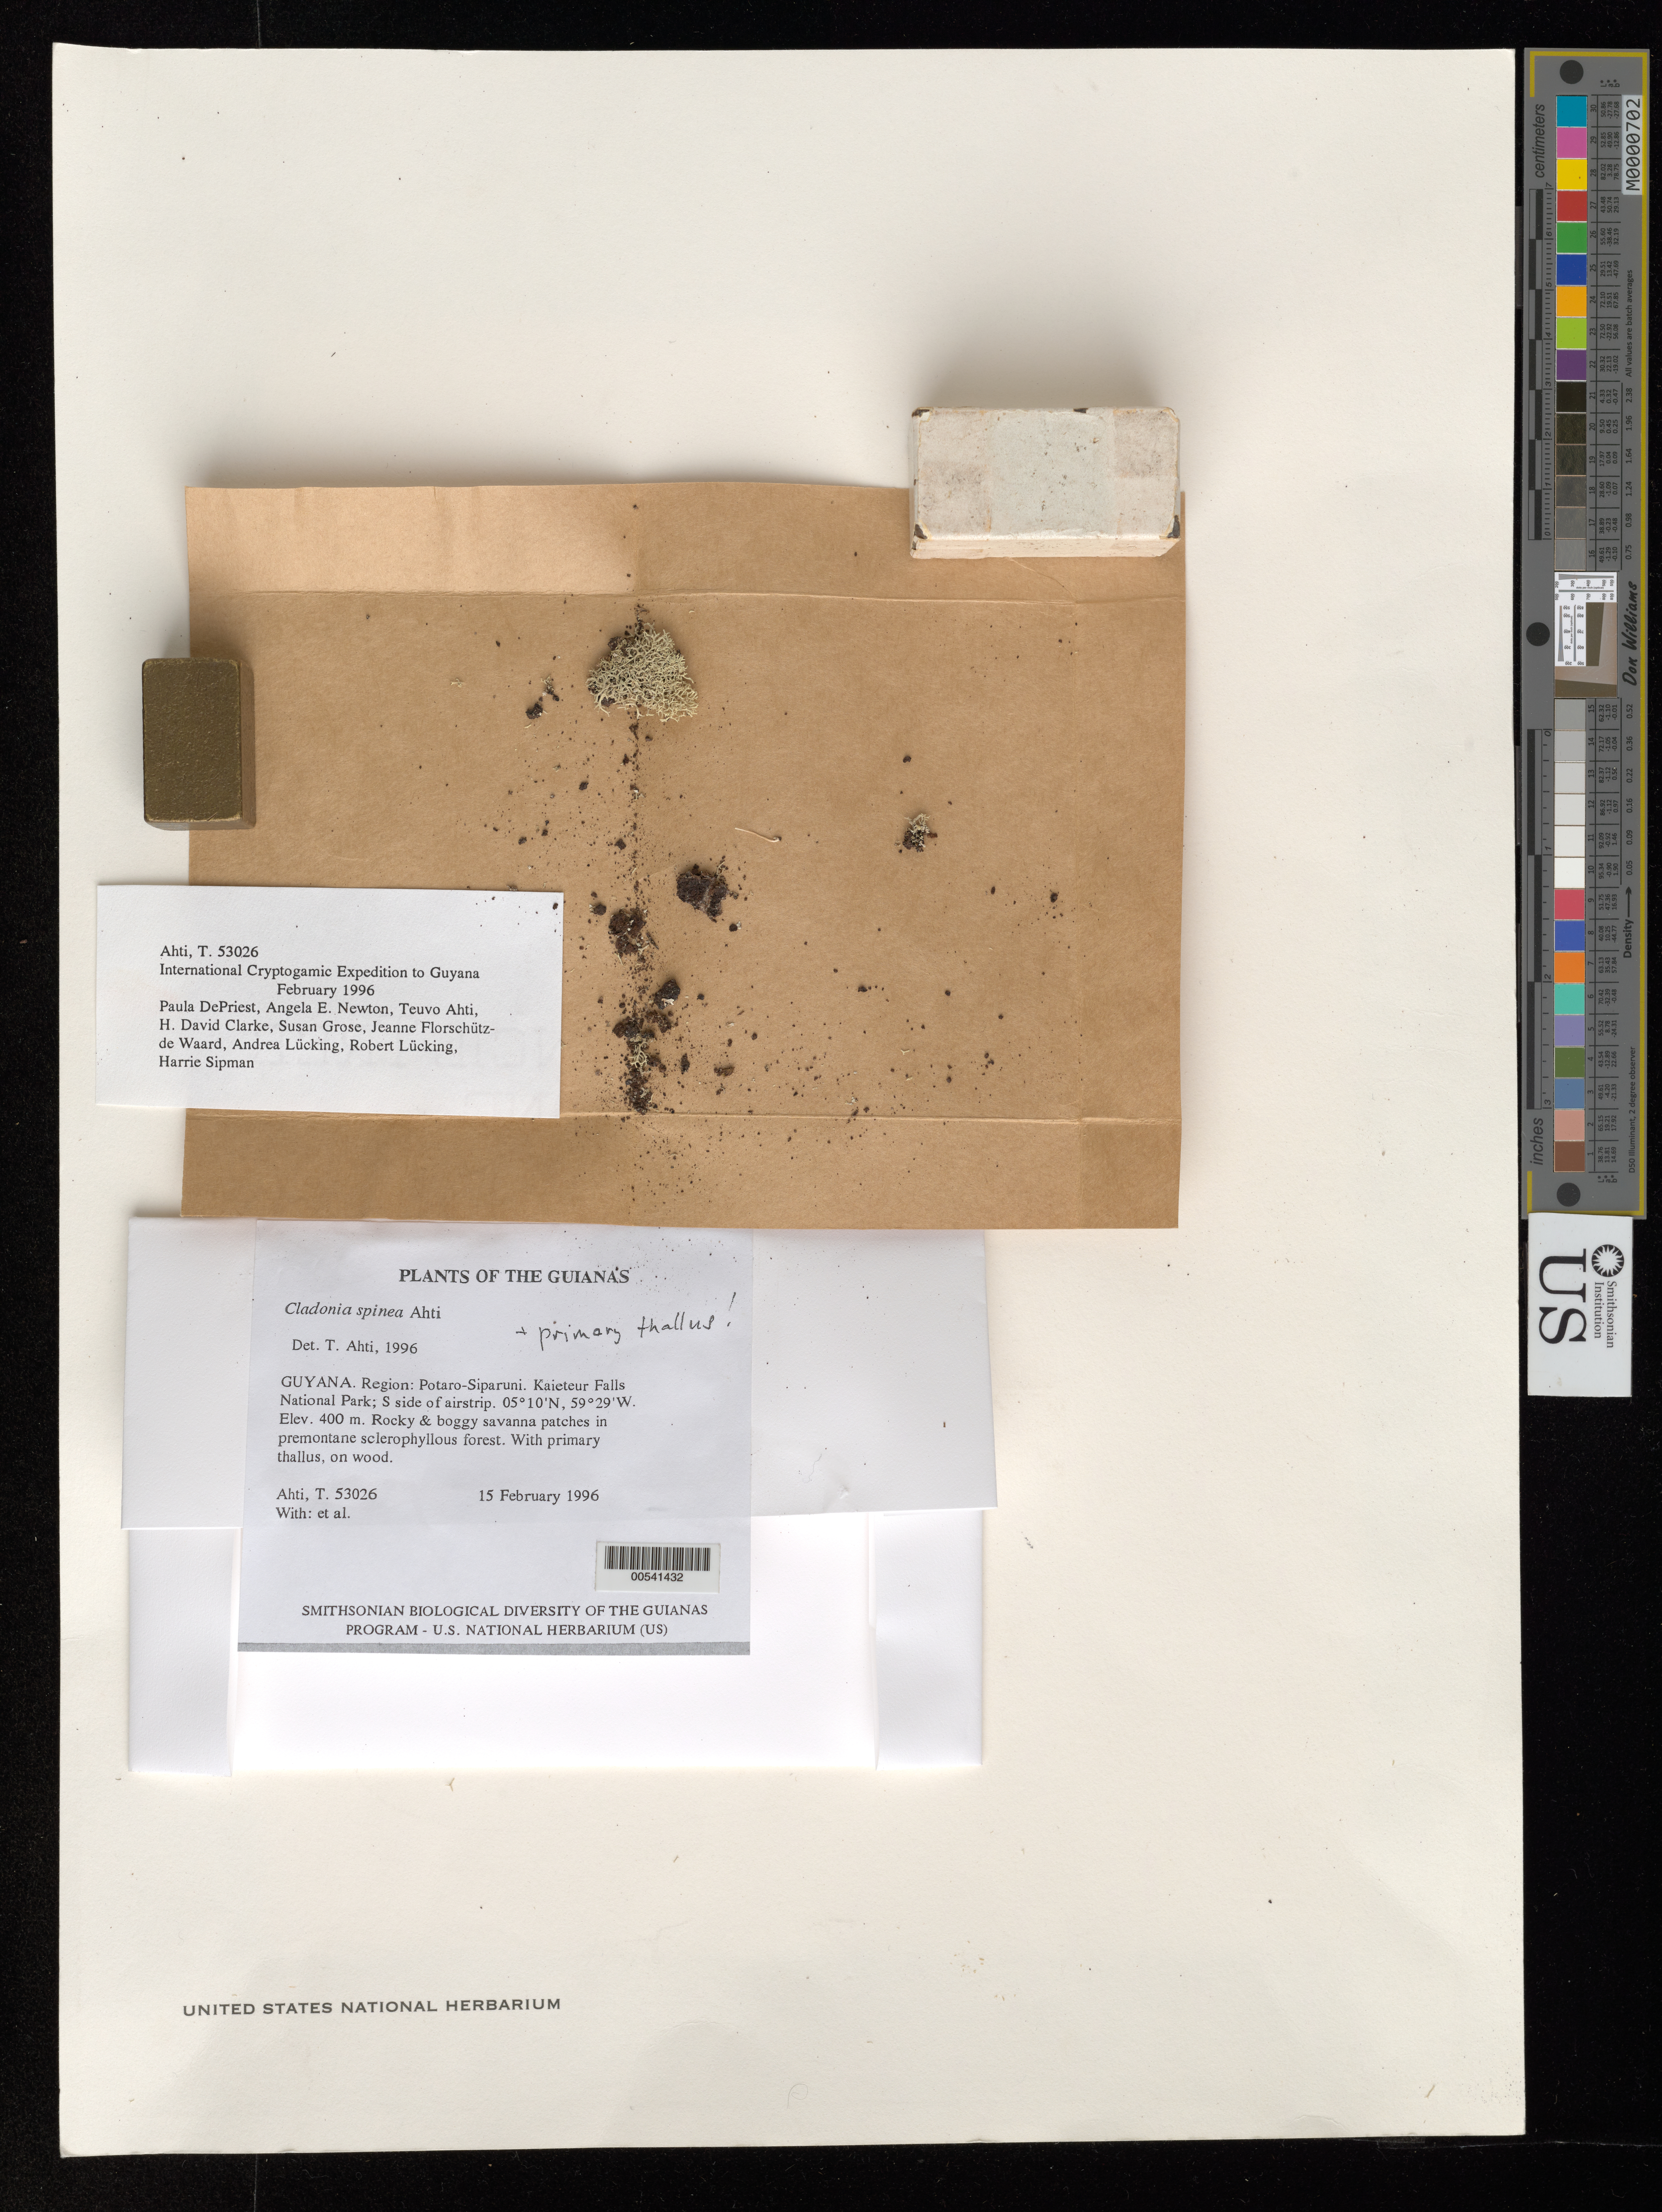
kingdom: Fungi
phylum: Ascomycota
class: Lecanoromycetes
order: Lecanorales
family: Cladoniaceae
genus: Cladonia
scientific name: Cladonia spinea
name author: Ahti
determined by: Ahti, Teuvo T.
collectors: T. T. Ahti et al.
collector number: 53026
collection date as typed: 15 February 1996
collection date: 1996-02-15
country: Guyana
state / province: Potaro-Siparuni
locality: Kaieteur Falls National Park; S side of airstrip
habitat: Rocky & boggy savanna patches in premontane sclerophyllous forest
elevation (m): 400